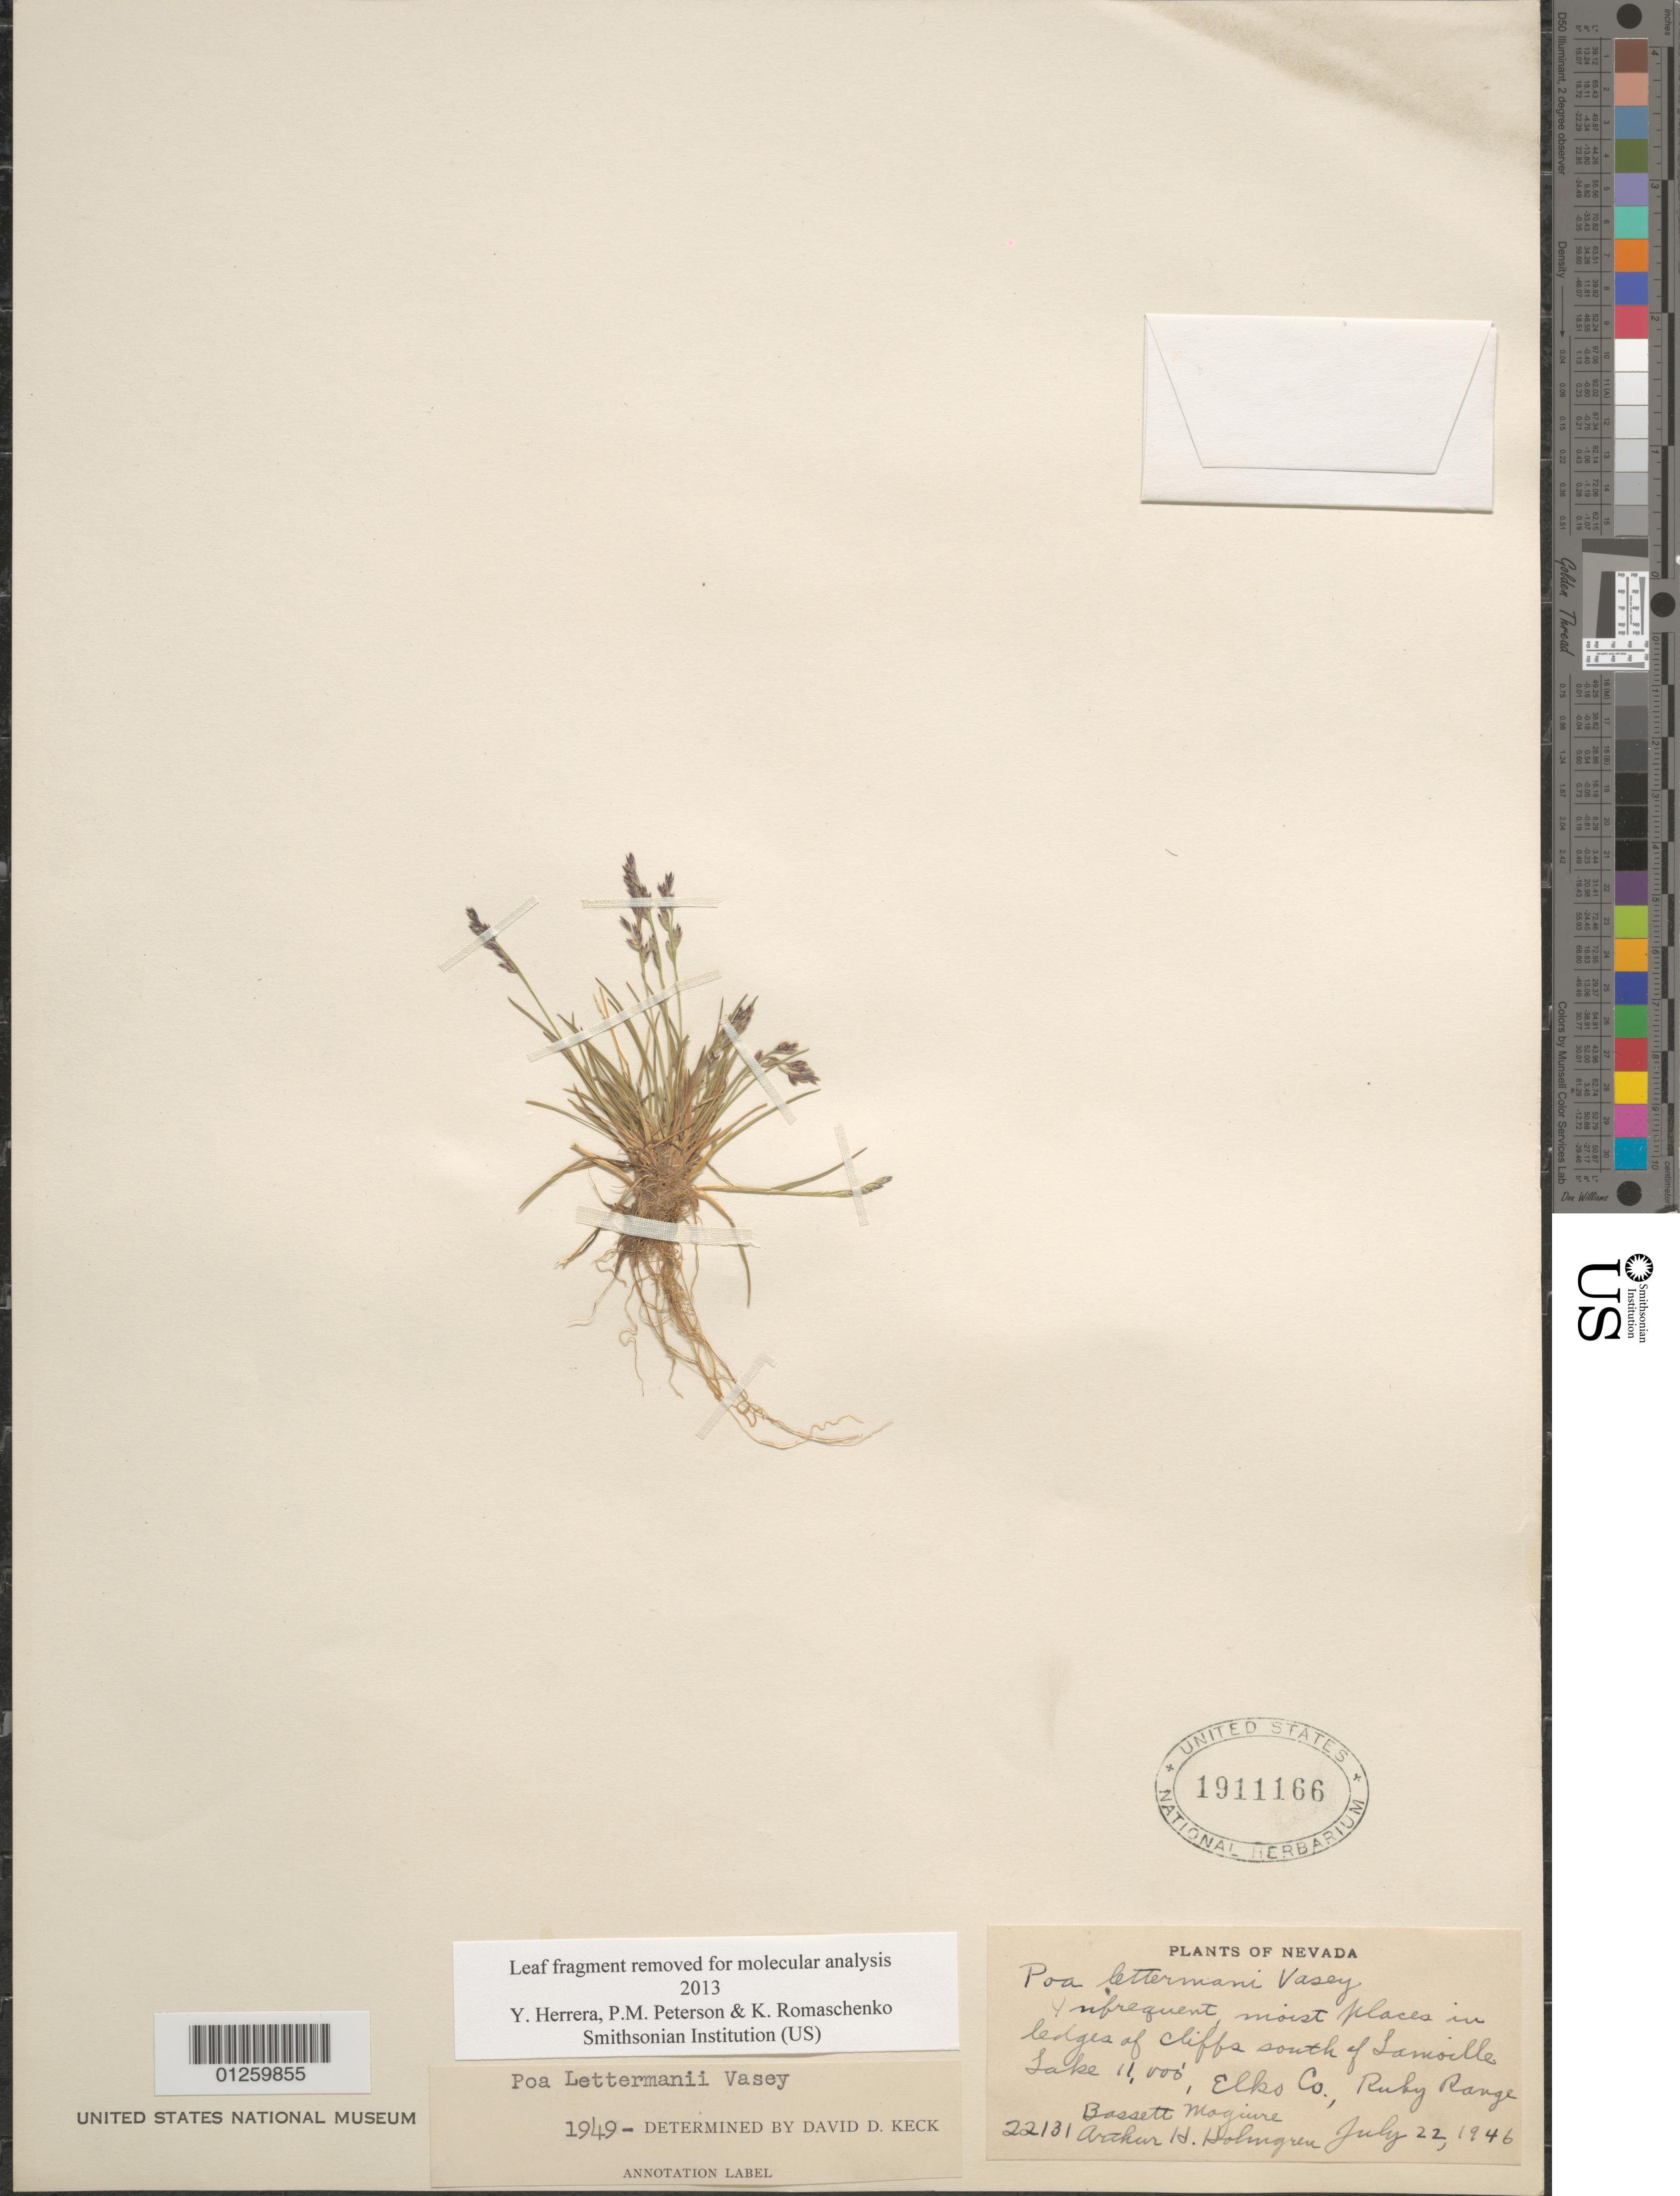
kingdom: Plantae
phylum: Tracheophyta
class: Liliopsida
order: Poales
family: Poaceae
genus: Poa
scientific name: Poa lettermanii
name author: Vasey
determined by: Soreng, Robert J., Research Associate (BOT), Smithsonian Institution - National Museum of Natural History (UNITED STATES)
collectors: B. Maguire Jr. & A. H. Holmgren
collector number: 22181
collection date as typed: July 22, 1946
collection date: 1946-07-22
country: United States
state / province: Nevada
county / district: Elko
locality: ledges of cliffs south of Lamoille Lake, Ruby Range.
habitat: in frequent moist places in ledges of cliffs south of Lamoille lake.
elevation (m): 3353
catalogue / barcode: US 1911166